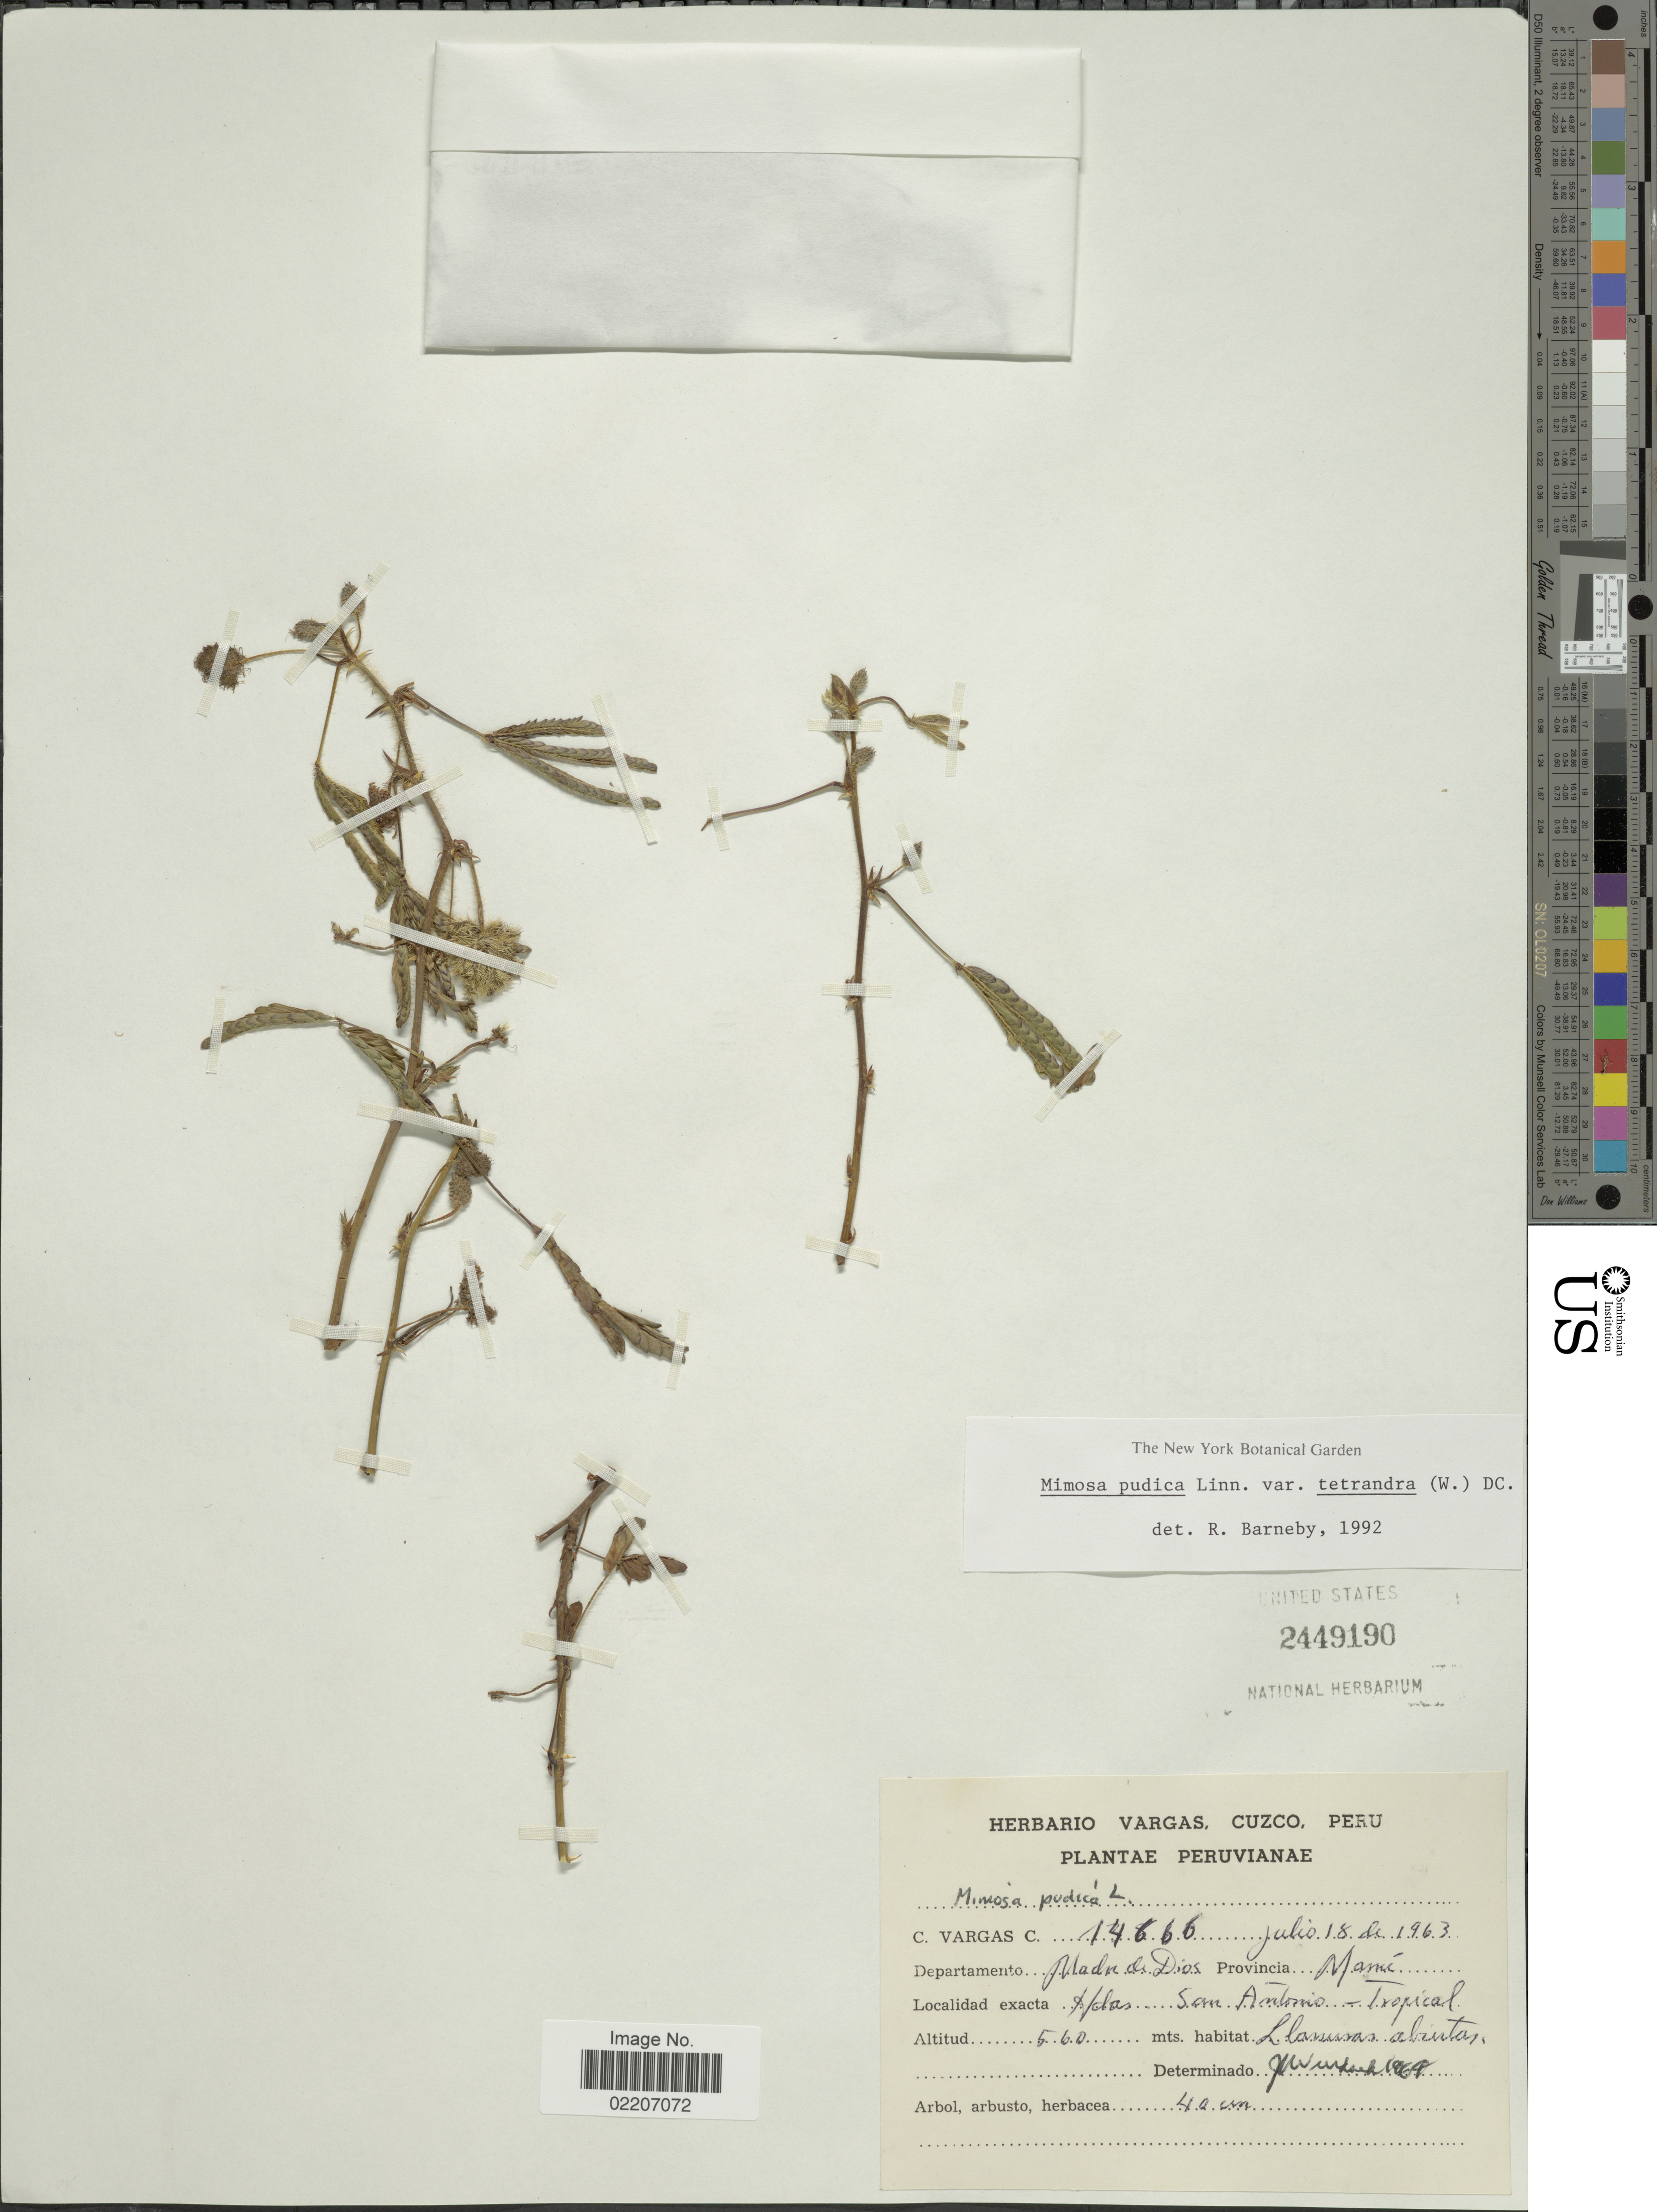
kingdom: Plantae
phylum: Tracheophyta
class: Magnoliopsida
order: Fabales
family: Fabaceae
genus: Mimosa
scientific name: Mimosa pudica var. tetrandra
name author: L.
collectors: C. Vargas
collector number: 14666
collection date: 1963-07-18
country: Peru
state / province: Madre de Dios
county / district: Manú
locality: Hdas San Antonio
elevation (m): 560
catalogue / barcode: US 2449190